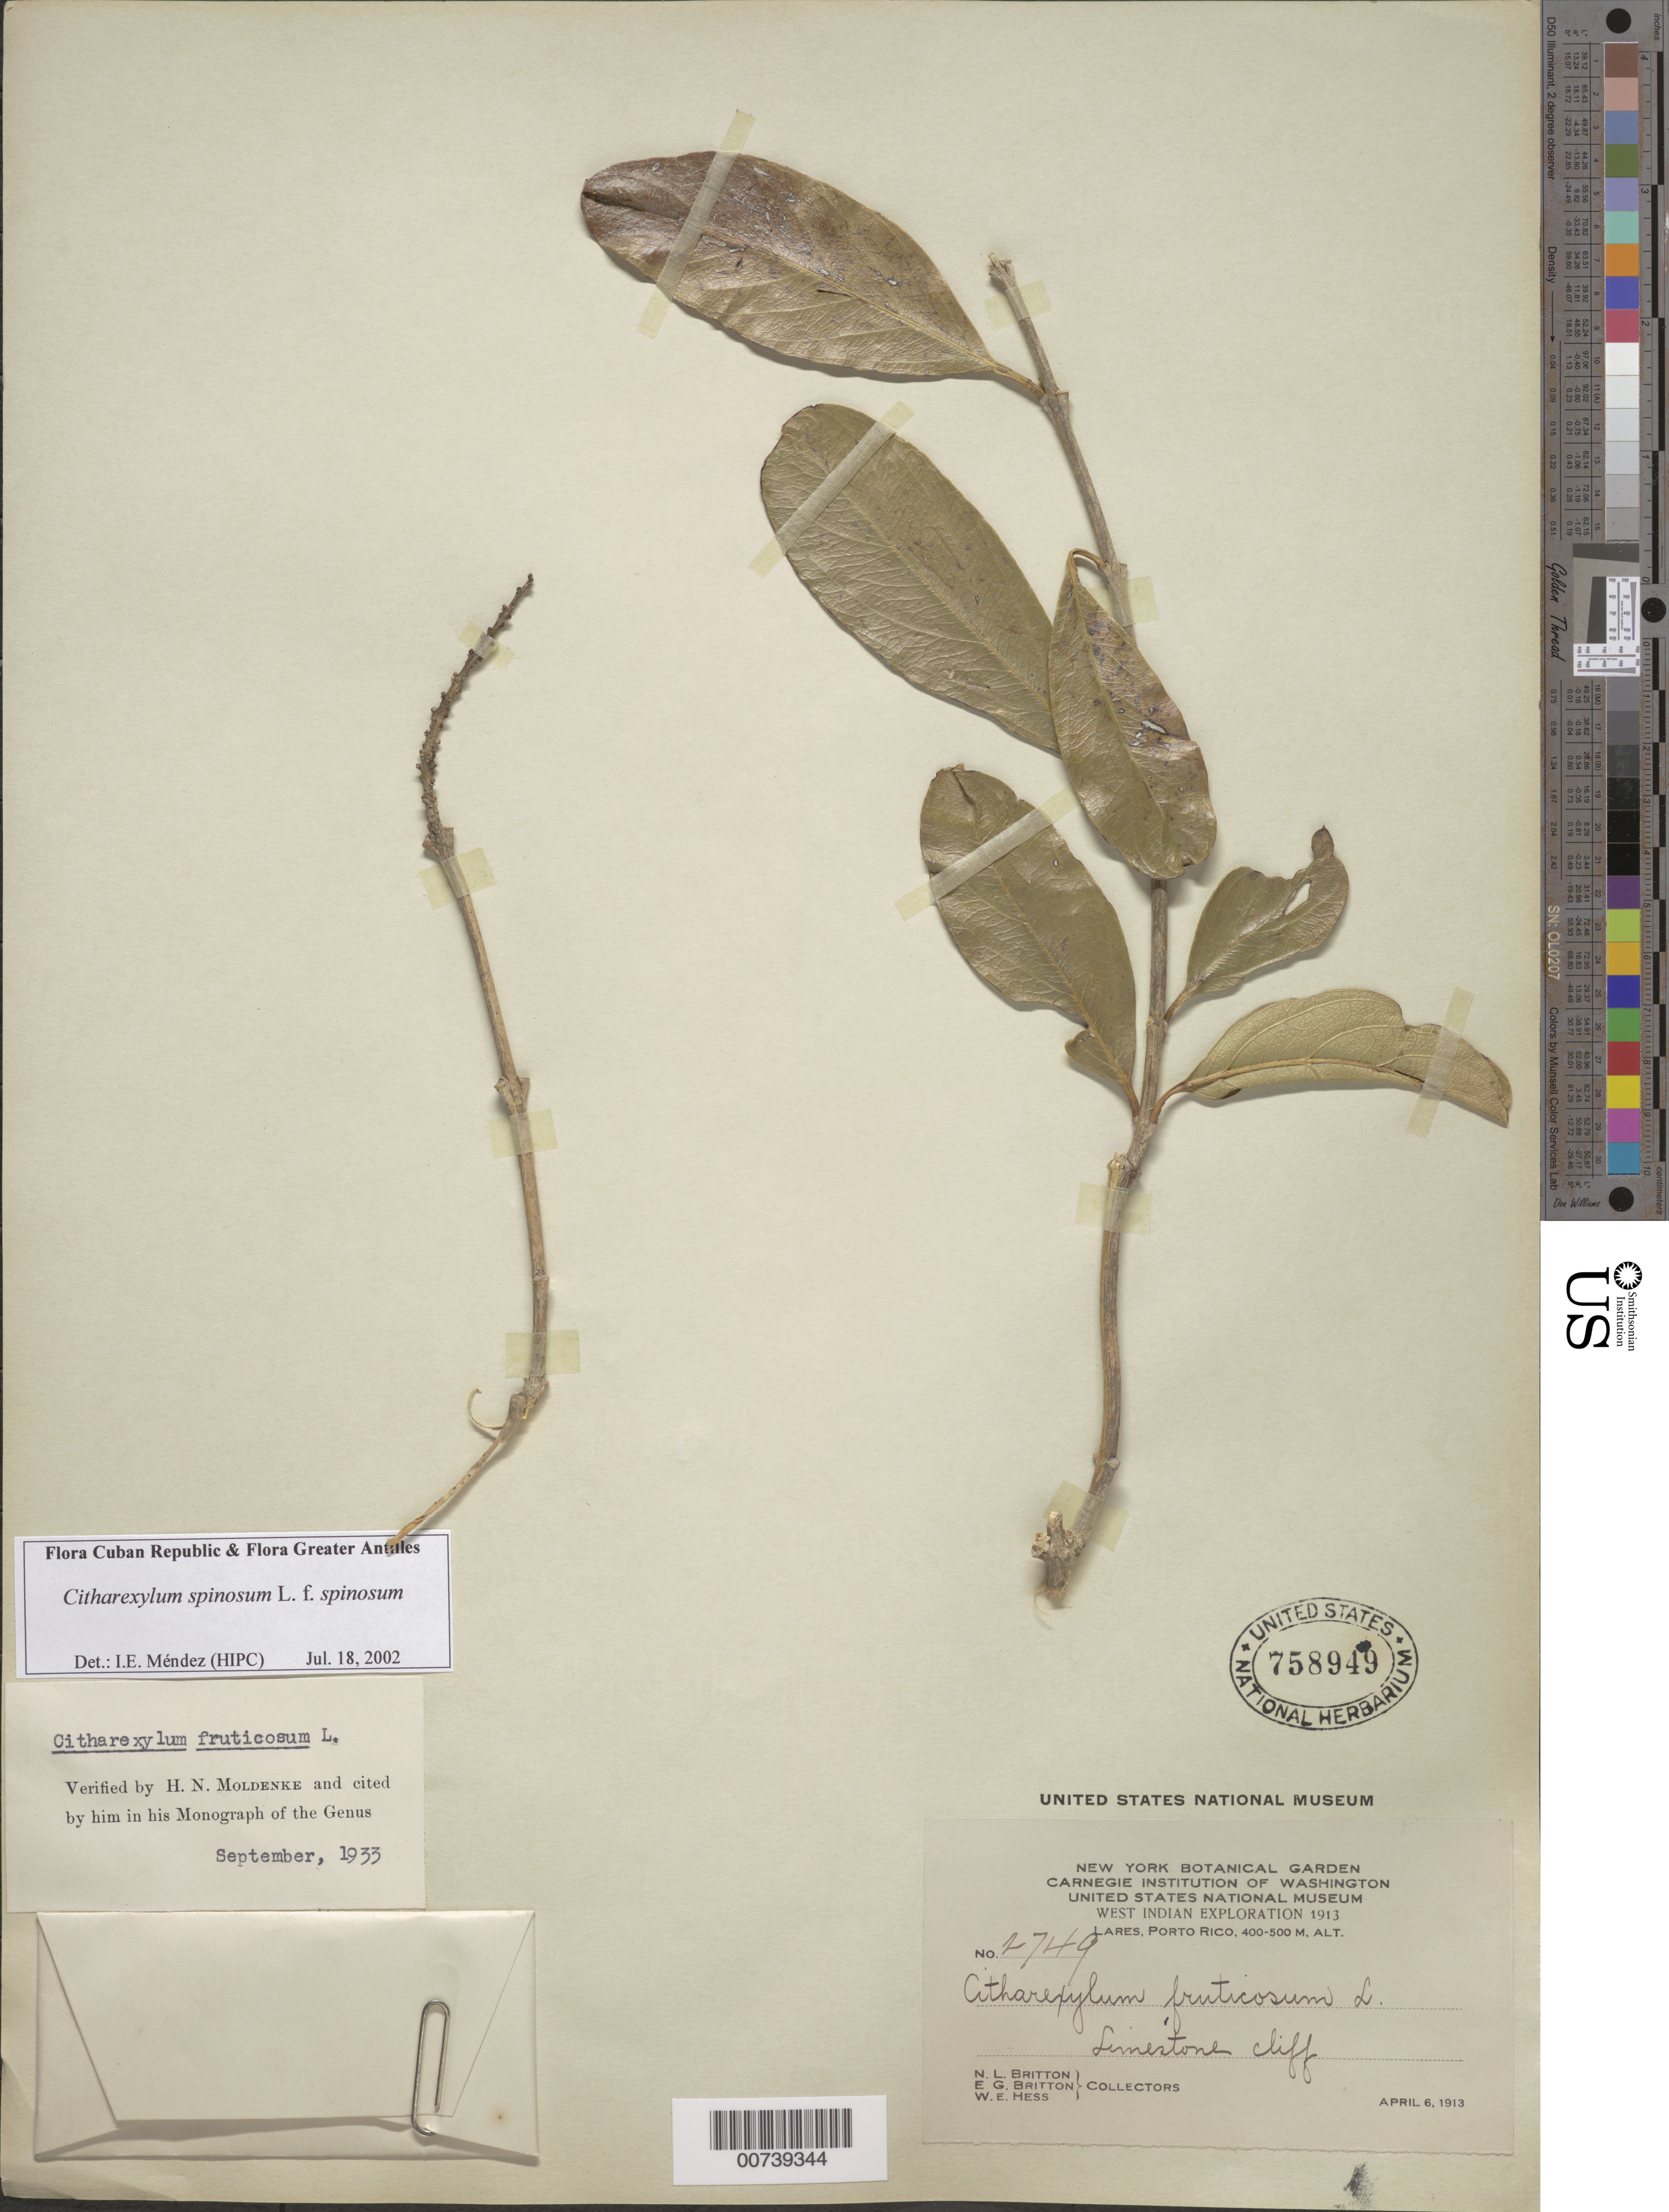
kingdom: Plantae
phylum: Tracheophyta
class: Magnoliopsida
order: Lamiales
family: Verbenaceae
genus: Citharexylum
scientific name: Citharexylum spinosum f. spinosum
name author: L.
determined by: Méndez, Isidro E., (HIPC)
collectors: N. Britton, E. G. Britton & W. Hess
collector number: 2749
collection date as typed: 06 Apr 1913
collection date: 1913-04-06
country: Puerto Rico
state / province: Lares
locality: Lares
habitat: Limestone cliff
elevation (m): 400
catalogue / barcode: US 758949